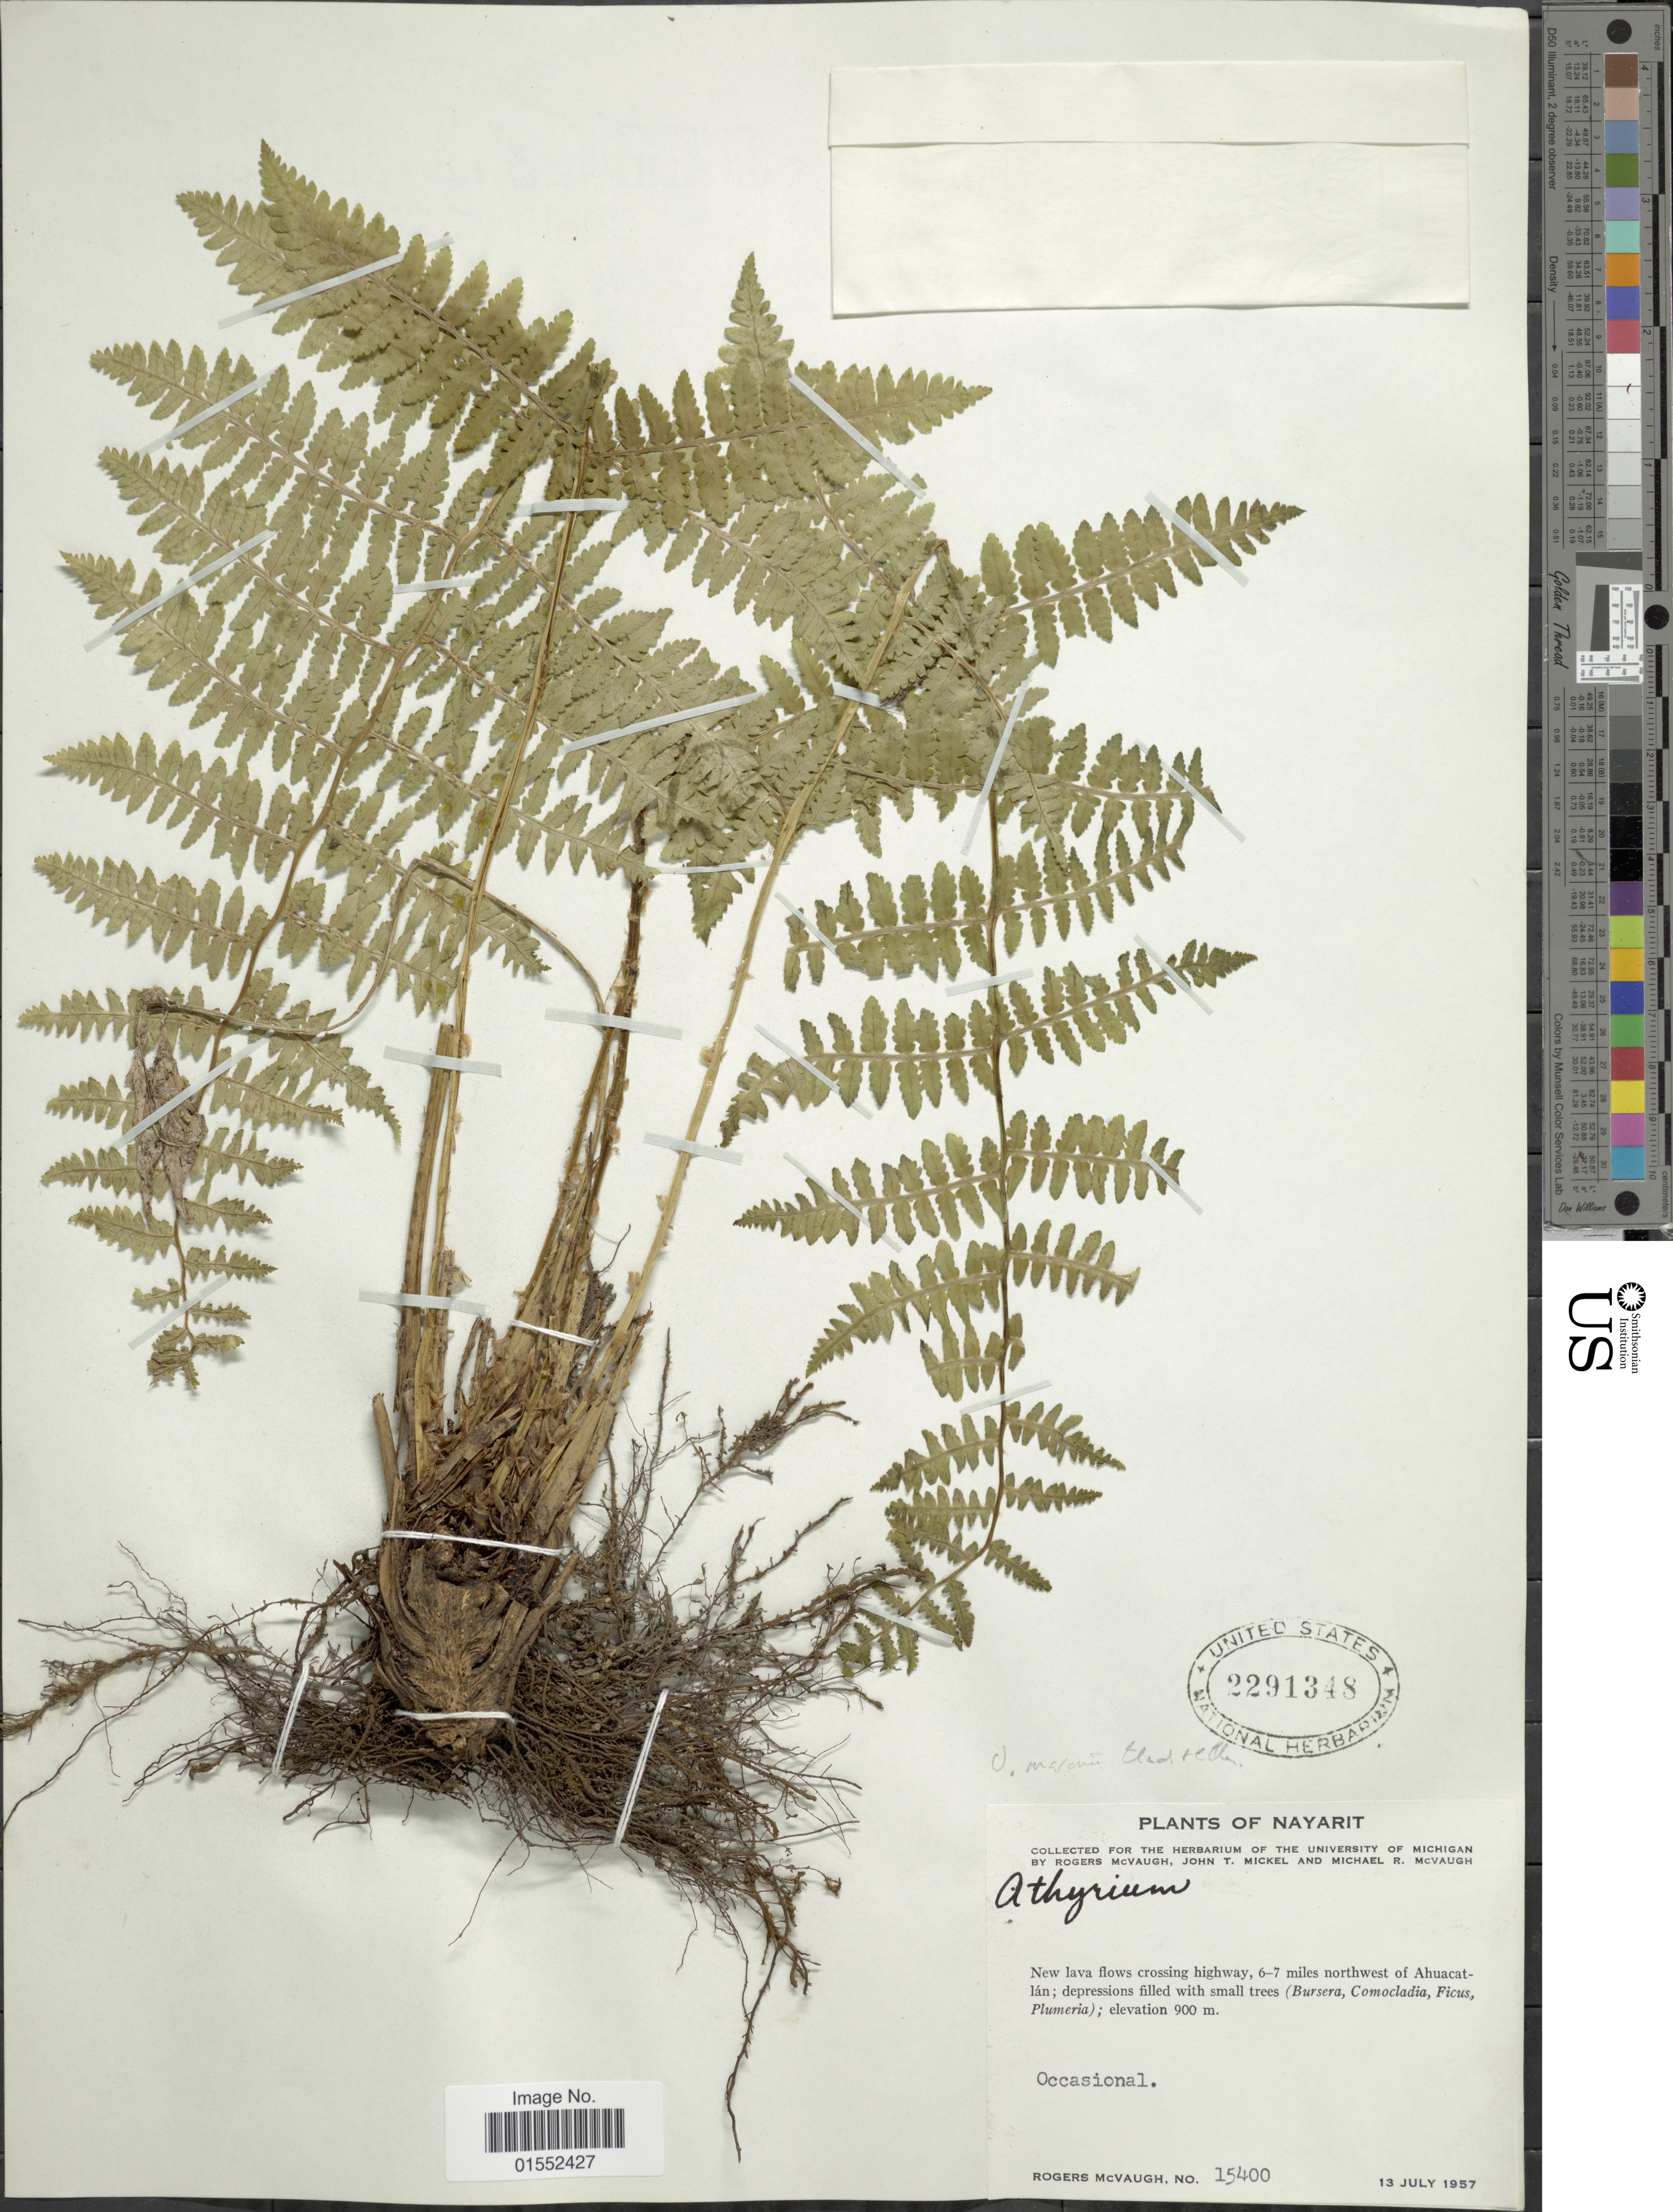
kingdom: Plantae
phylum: Tracheophyta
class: Polypodiopsida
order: Polypodiales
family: Dryopteridaceae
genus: Dryopteris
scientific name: Dryopteris maxonii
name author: Underw. & C. Chr.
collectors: R. McVaugh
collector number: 15400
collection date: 1957-07-13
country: Mexico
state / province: Nayarit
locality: Nayarit. New lava flows crossing highway, 6-7 miles northwest of Ahuacatlan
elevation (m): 900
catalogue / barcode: US 2291348